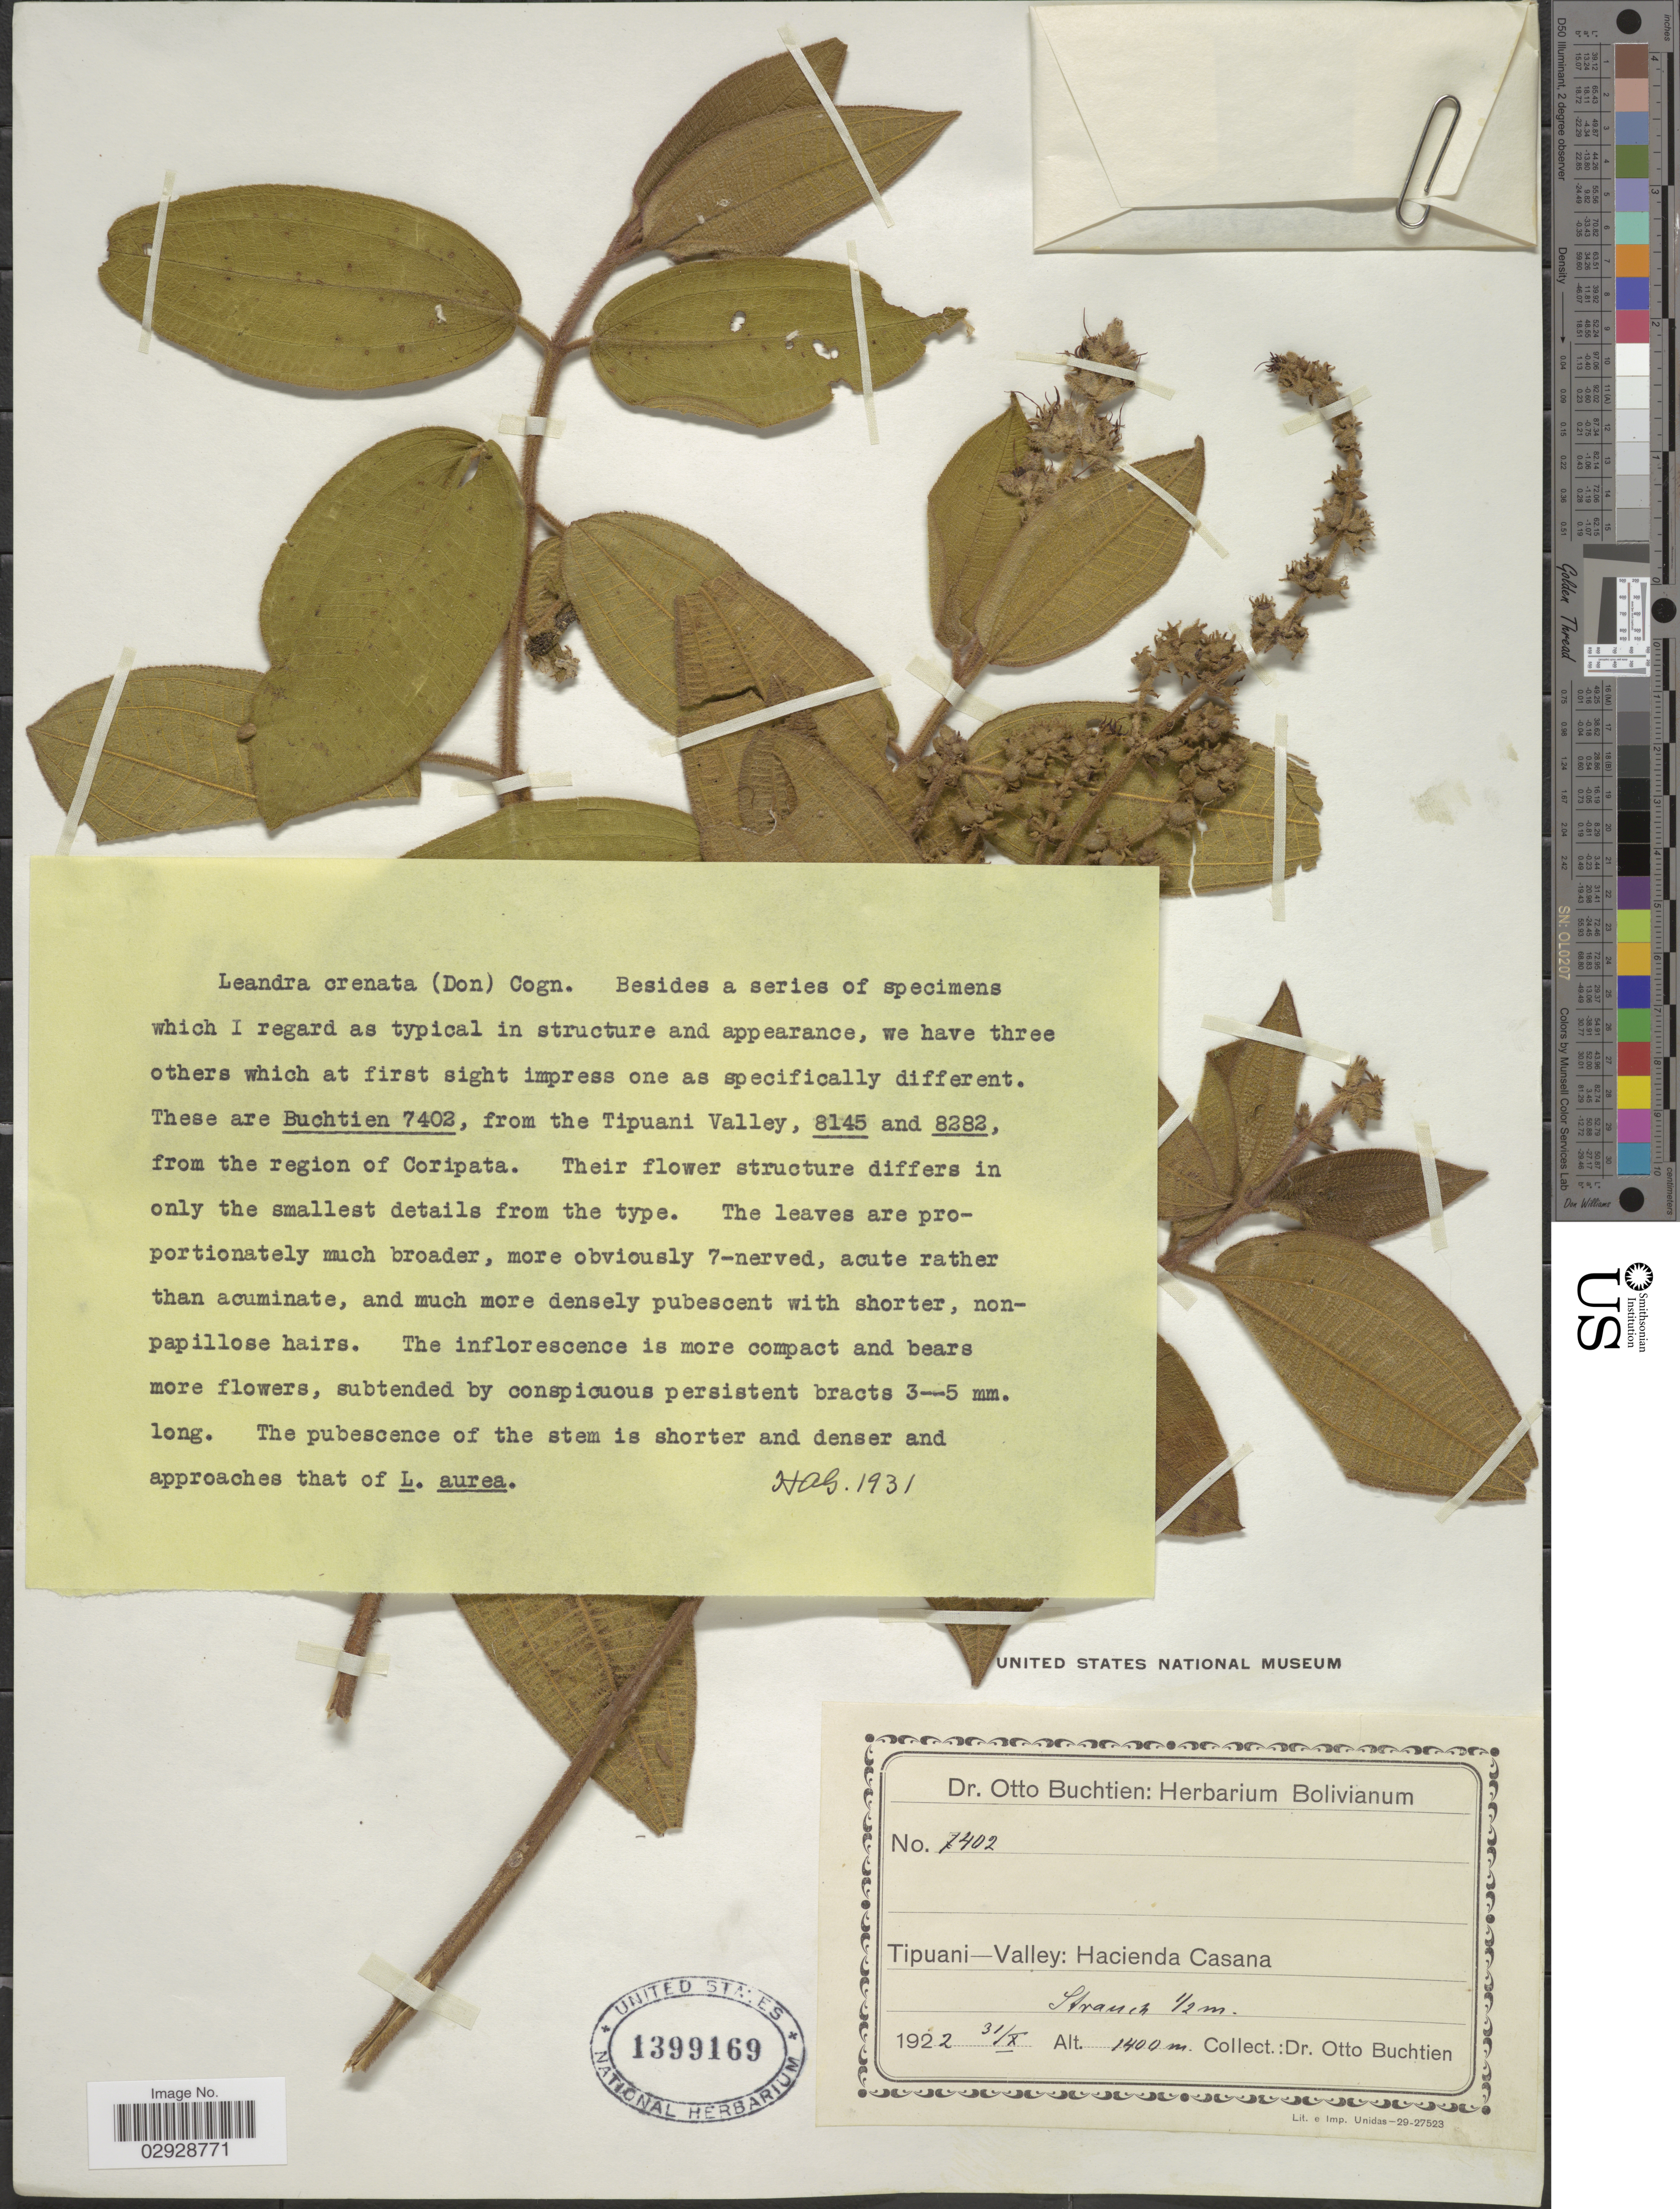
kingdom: Plantae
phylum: Tracheophyta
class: Magnoliopsida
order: Myrtales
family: Melastomataceae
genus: Leandra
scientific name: Leandra crenata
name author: (D. Don) Cogn.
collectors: O. Buchtien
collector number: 7402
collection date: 1922-10-31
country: Bolivia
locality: Tipuani-Valley: Hacienda Casana.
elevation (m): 1400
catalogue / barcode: US 1399169